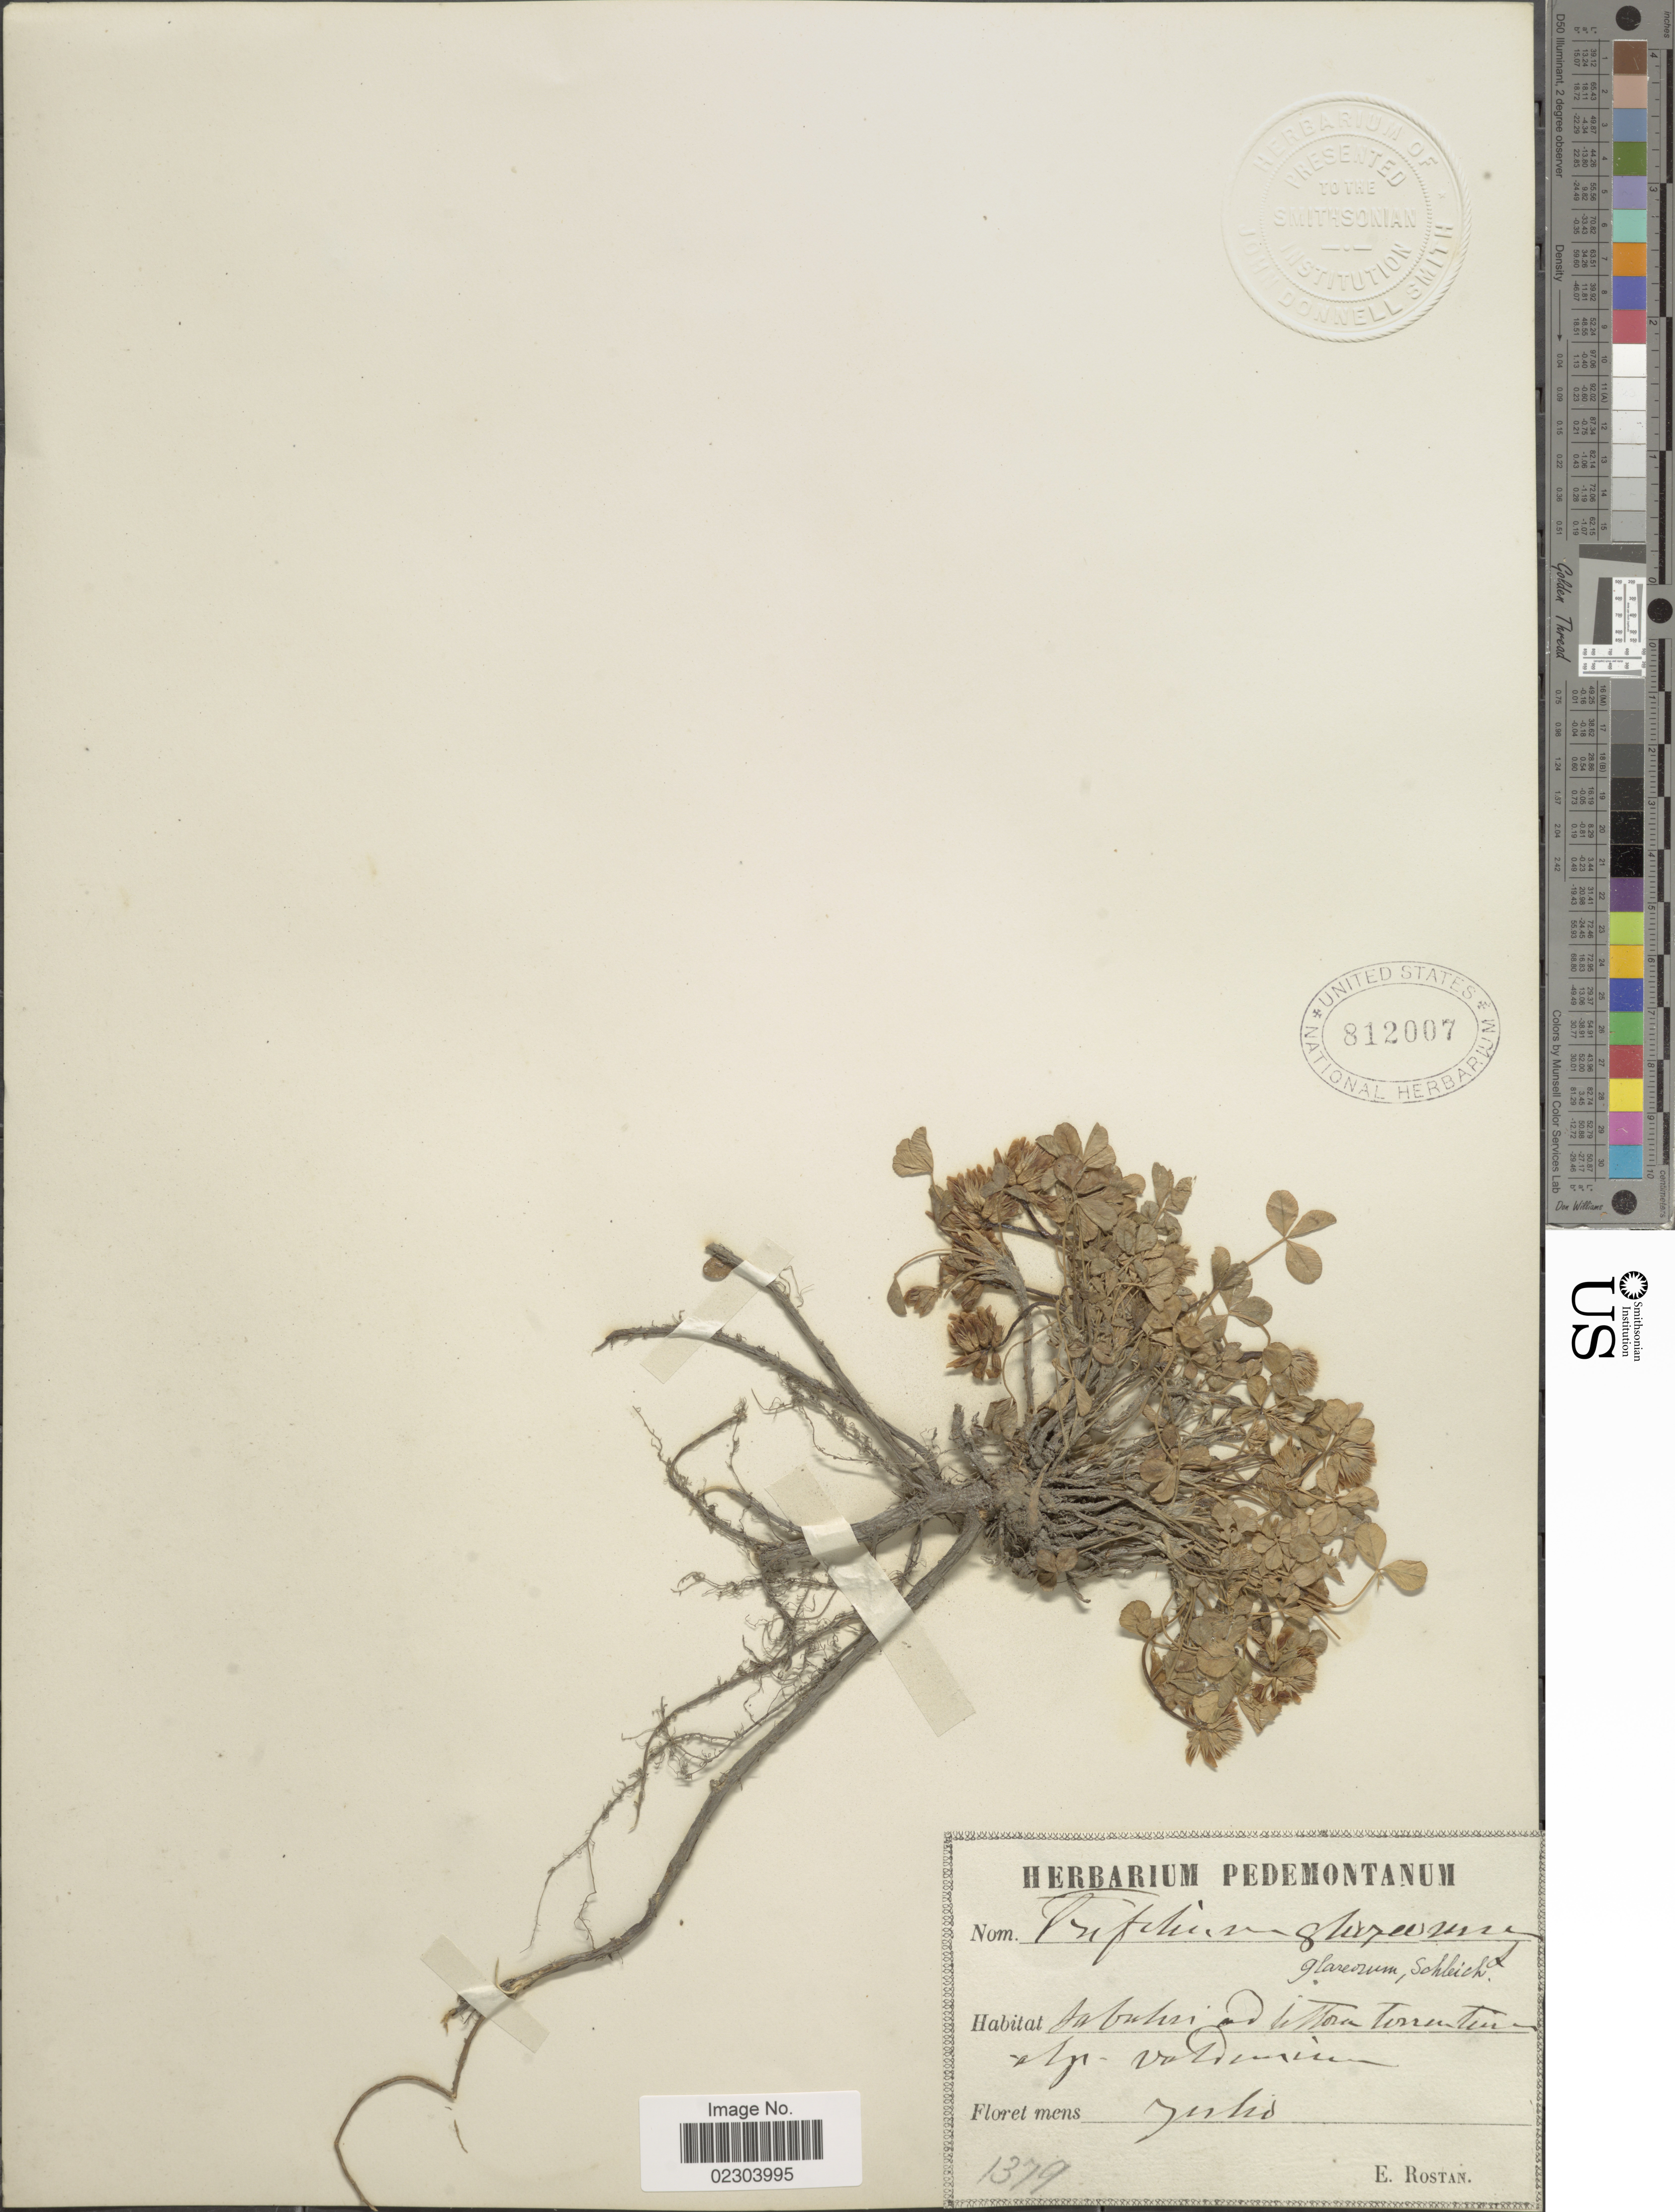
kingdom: Plantae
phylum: Tracheophyta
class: Magnoliopsida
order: Fabales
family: Fabaceae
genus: Trifolium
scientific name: Trifolium glareosum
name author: Schleich.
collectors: E. Rostan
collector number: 1379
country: Italy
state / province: Piedmont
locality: alp. Valdensium.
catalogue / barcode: US 812007